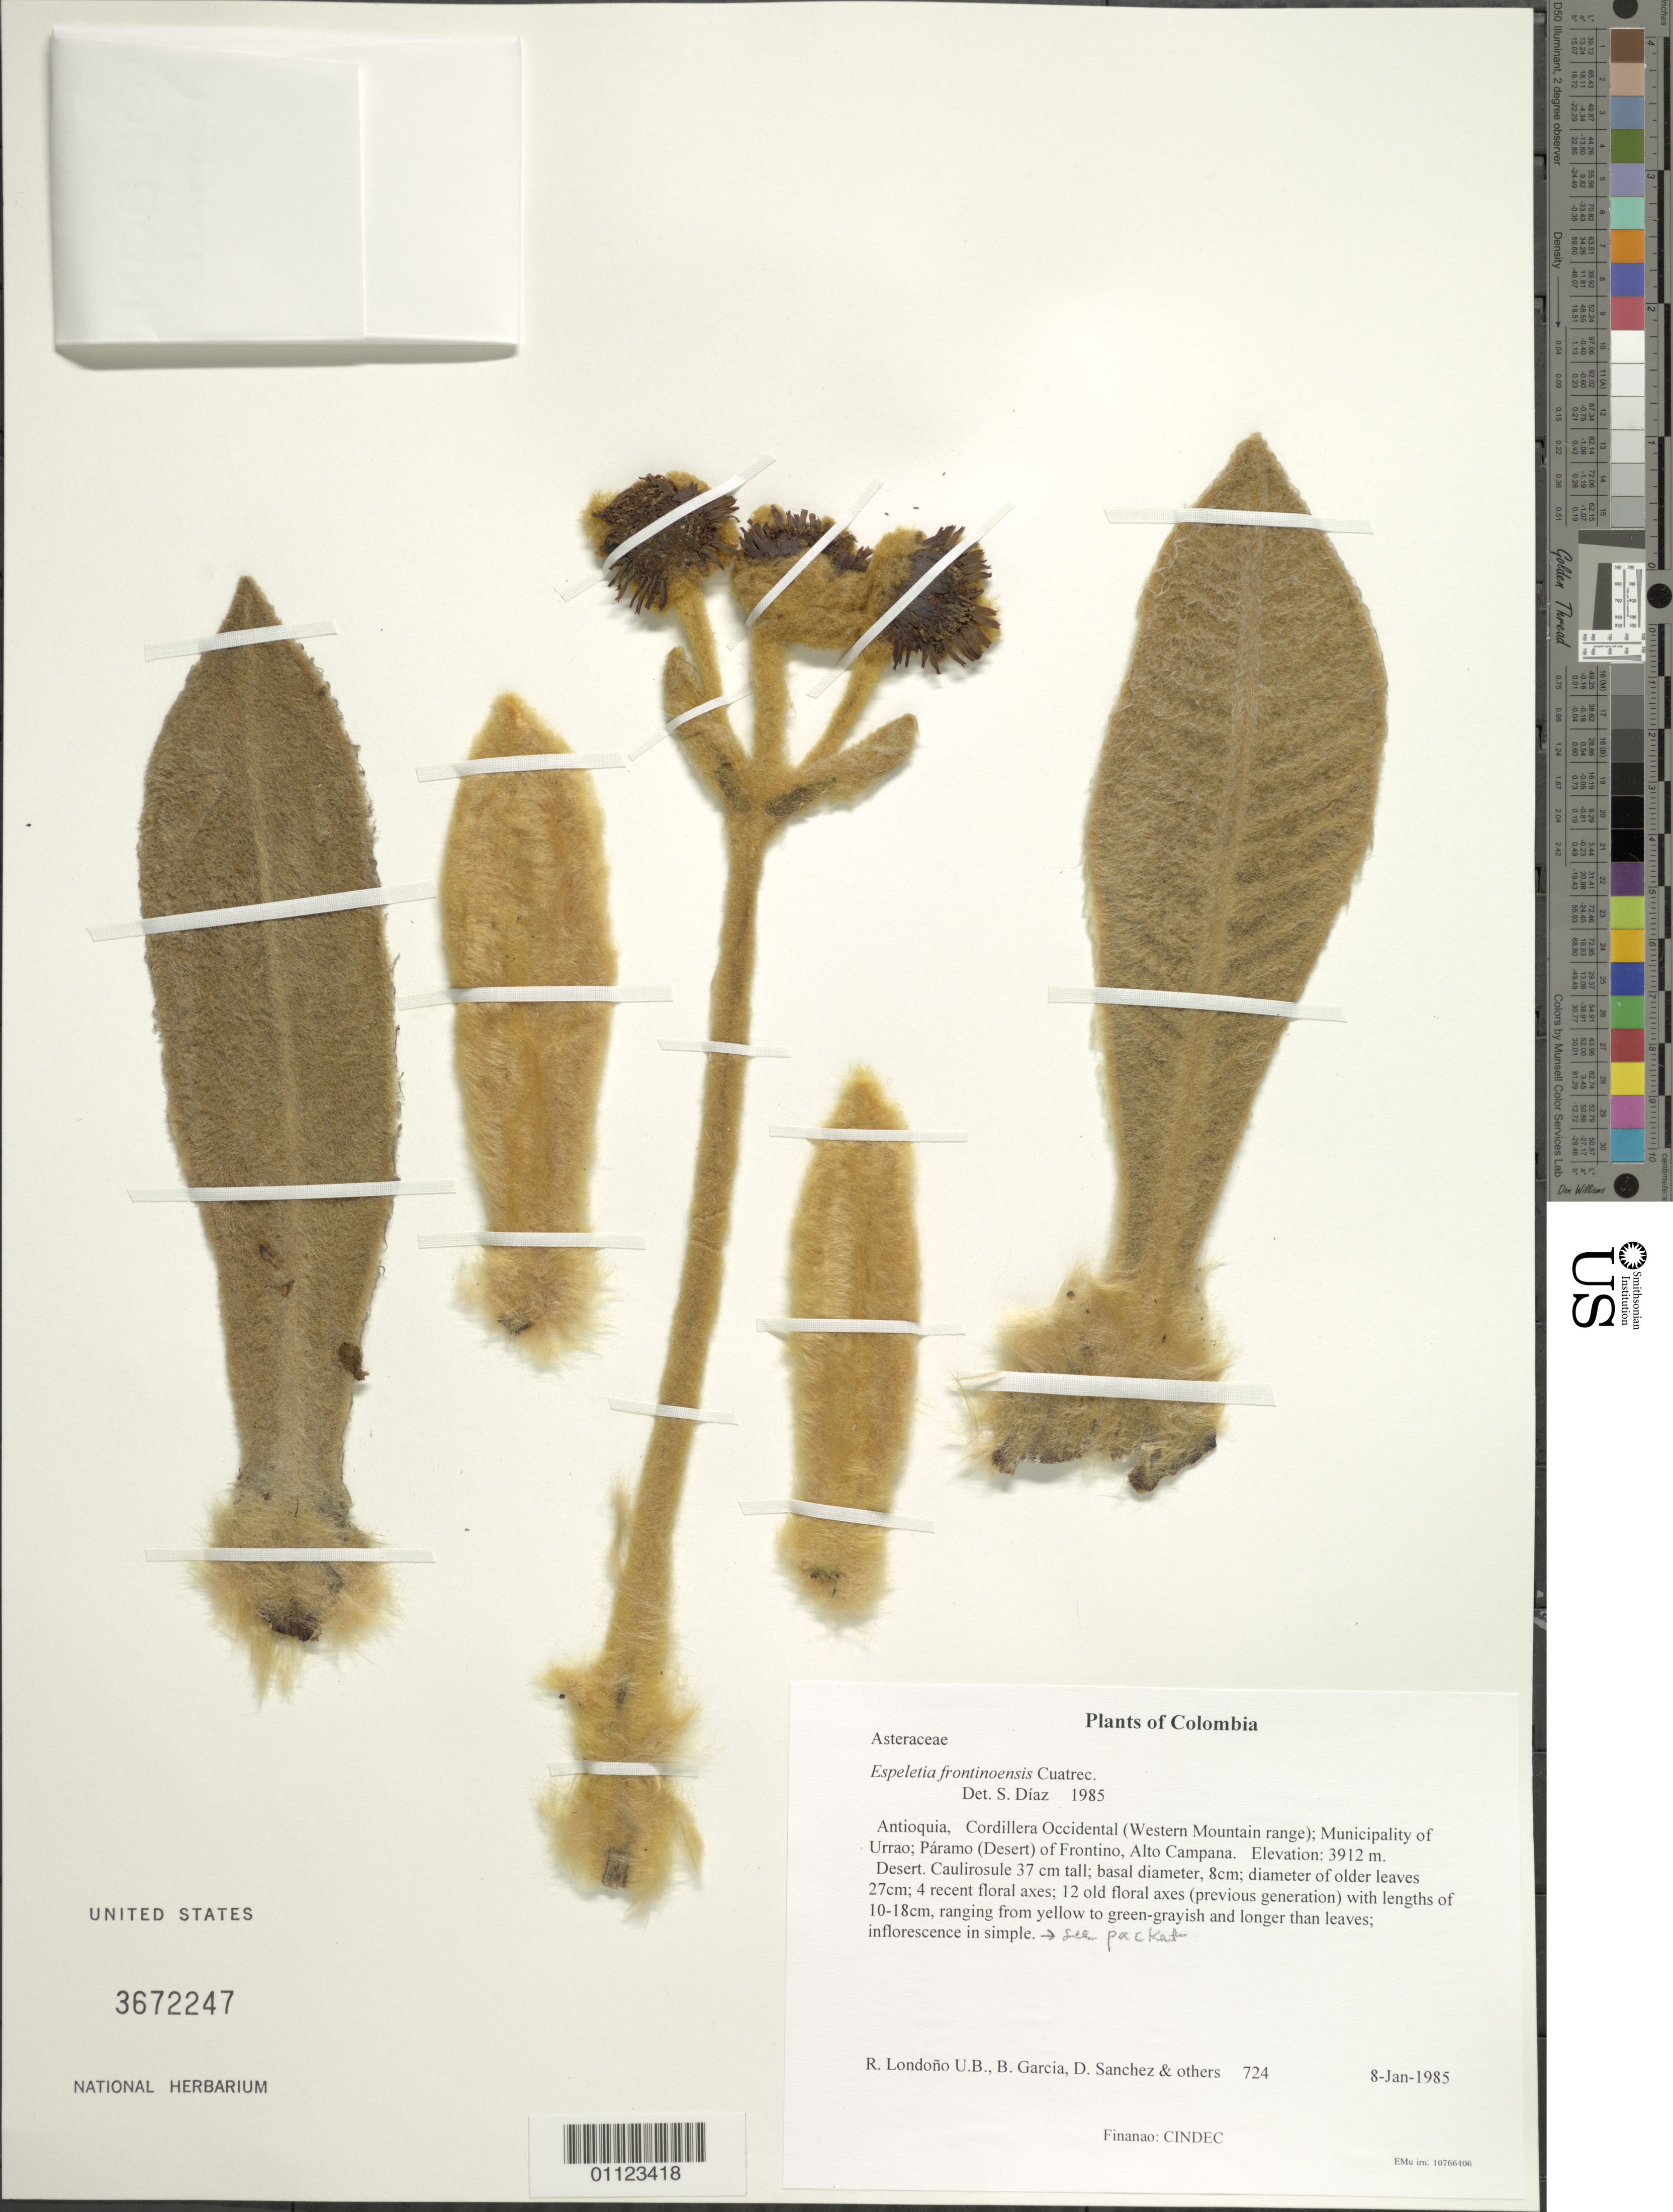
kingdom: Plantae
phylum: Tracheophyta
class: Magnoliopsida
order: Asterales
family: Asteraceae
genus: Espeletia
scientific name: Espeletia frontinoensis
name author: Cuatrec.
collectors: R. Londono U.B. et al.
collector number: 724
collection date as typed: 8-Jan-85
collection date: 1985-01-08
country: Colombia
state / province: Antioquia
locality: Cordillera Occidental (Western Mountain range); Municipality of Urrao; Páramo (Desert) of Frontino, Alto Campana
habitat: Paramo.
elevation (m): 3912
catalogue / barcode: US 3672247